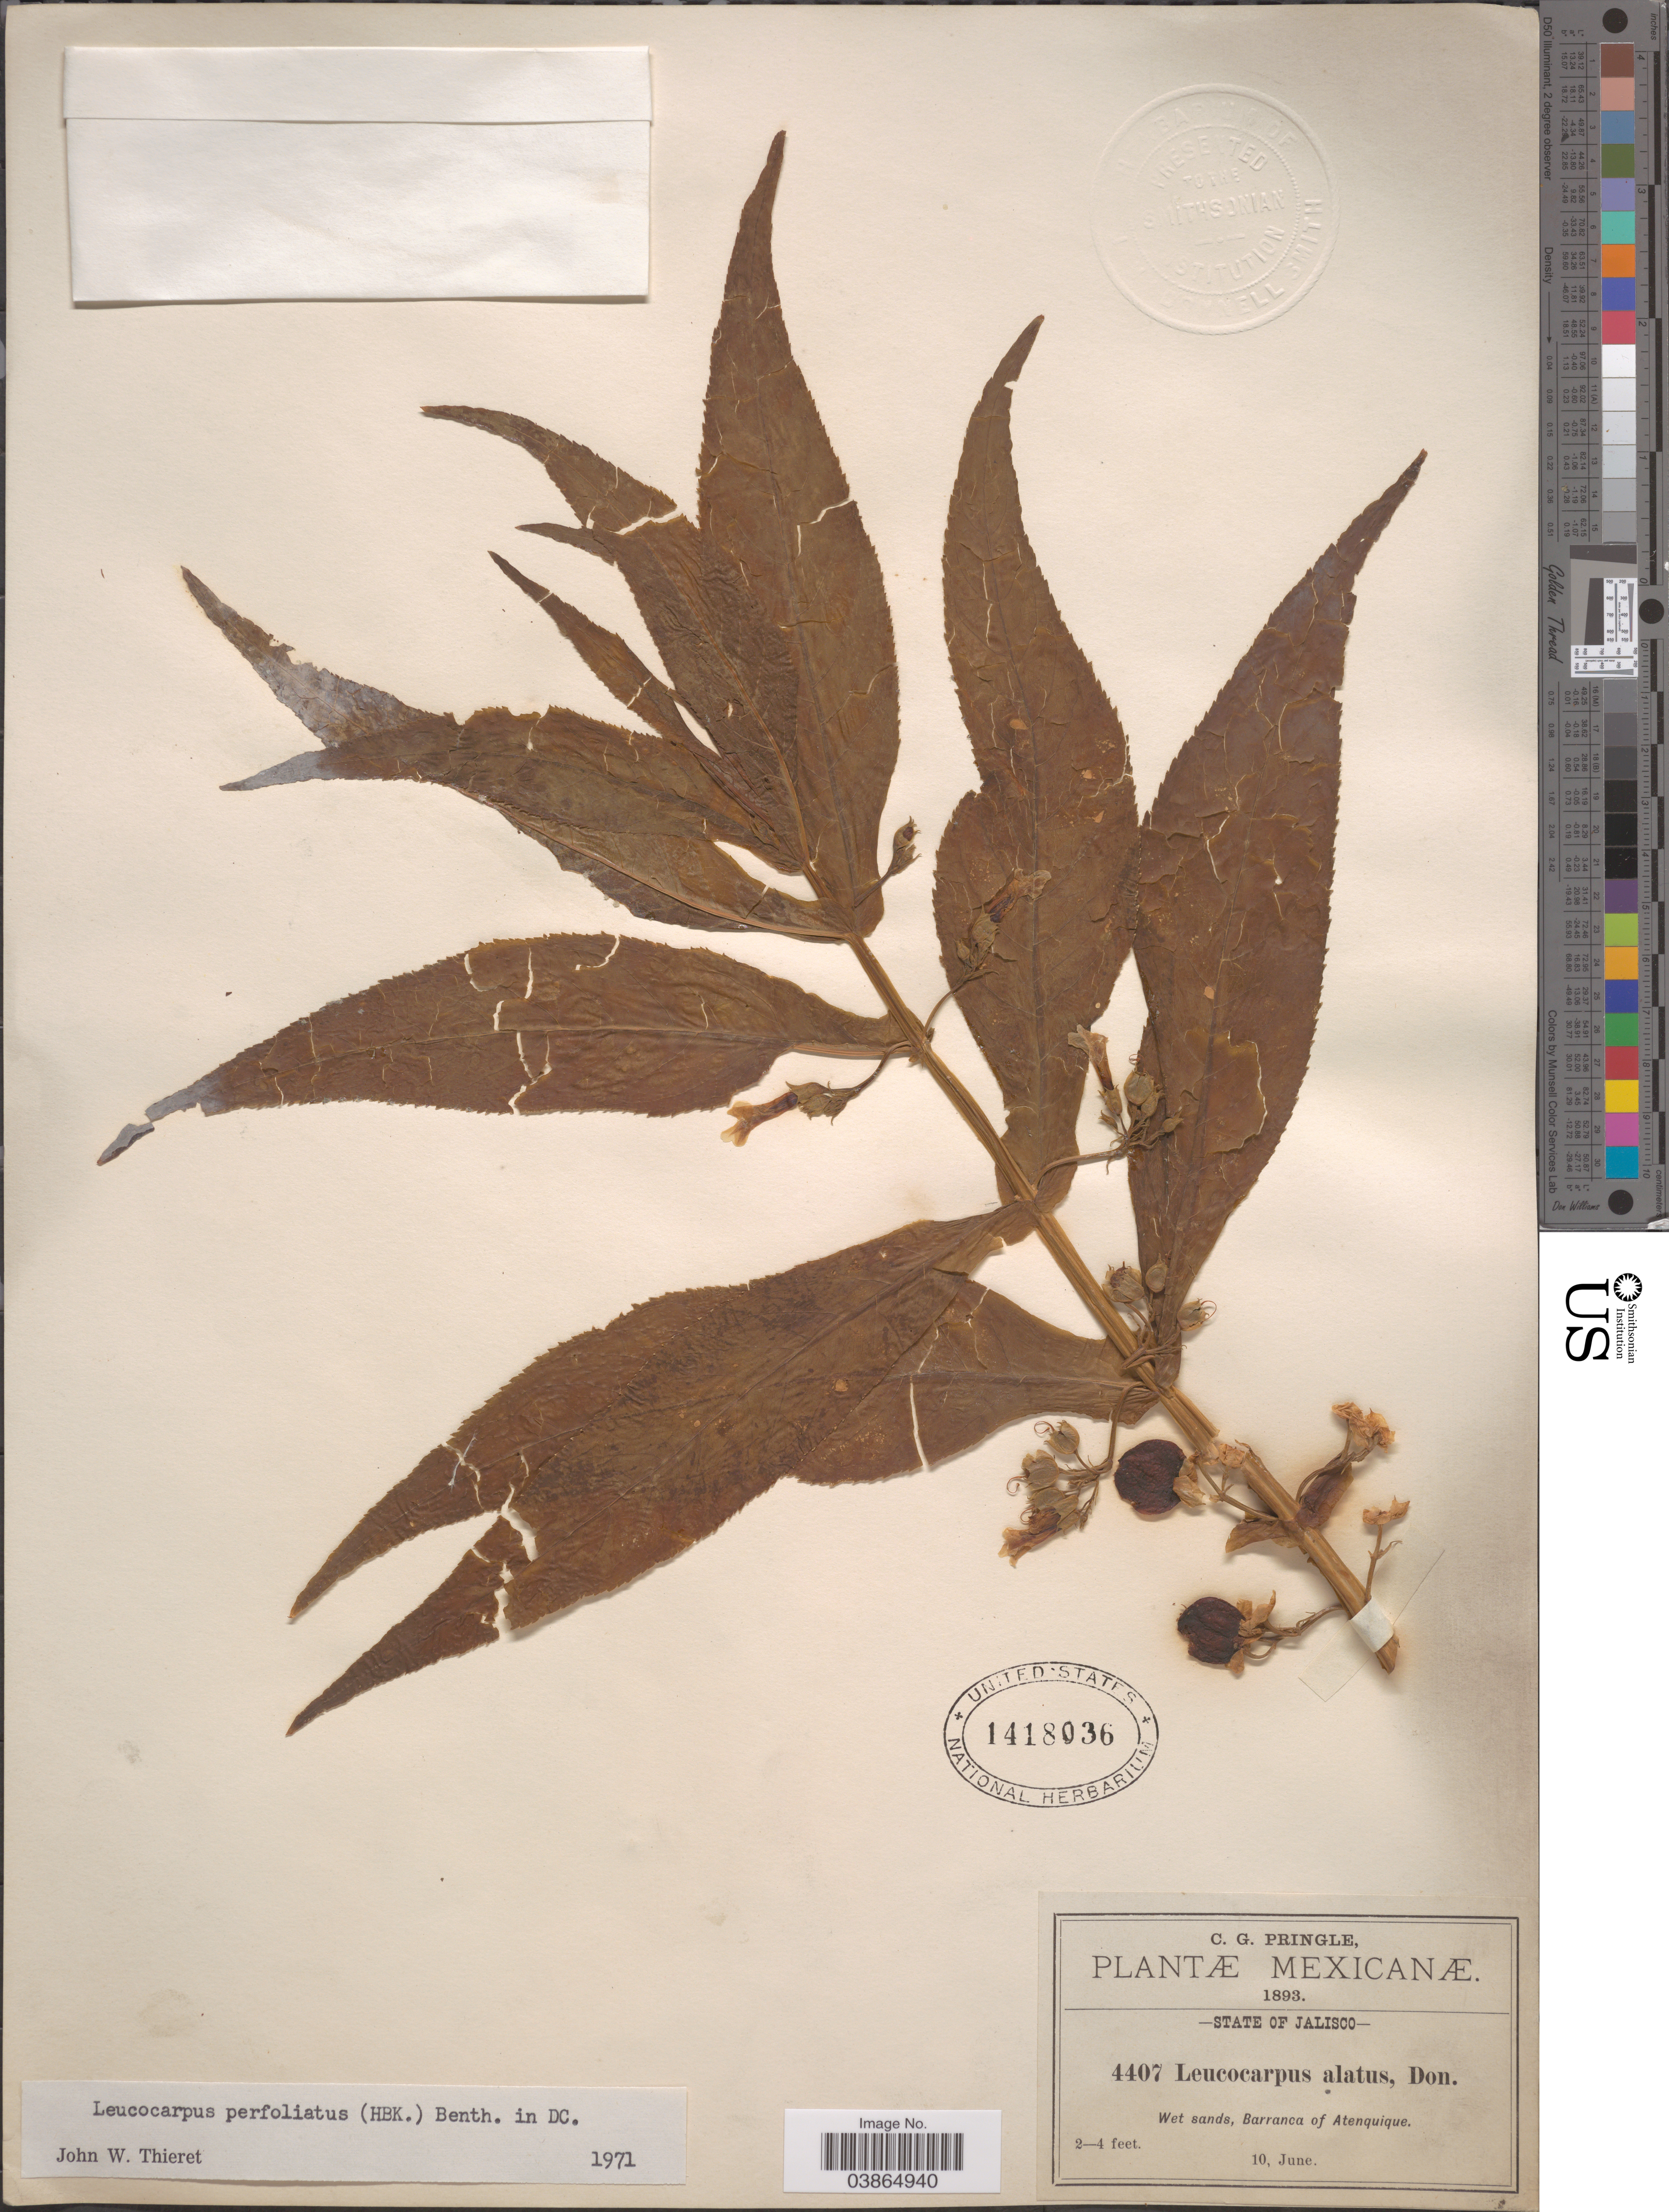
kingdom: Plantae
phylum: Tracheophyta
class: Magnoliopsida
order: Lamiales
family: Phrymaceae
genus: Leucocarpus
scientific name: Leucocarpus perfoliatus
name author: (Kunth) Benth.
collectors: C. G. Pringle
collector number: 4407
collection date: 1893-06-10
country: Mexico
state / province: Jalisco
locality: Barranca of Atenquique.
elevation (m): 1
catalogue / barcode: US 1418036